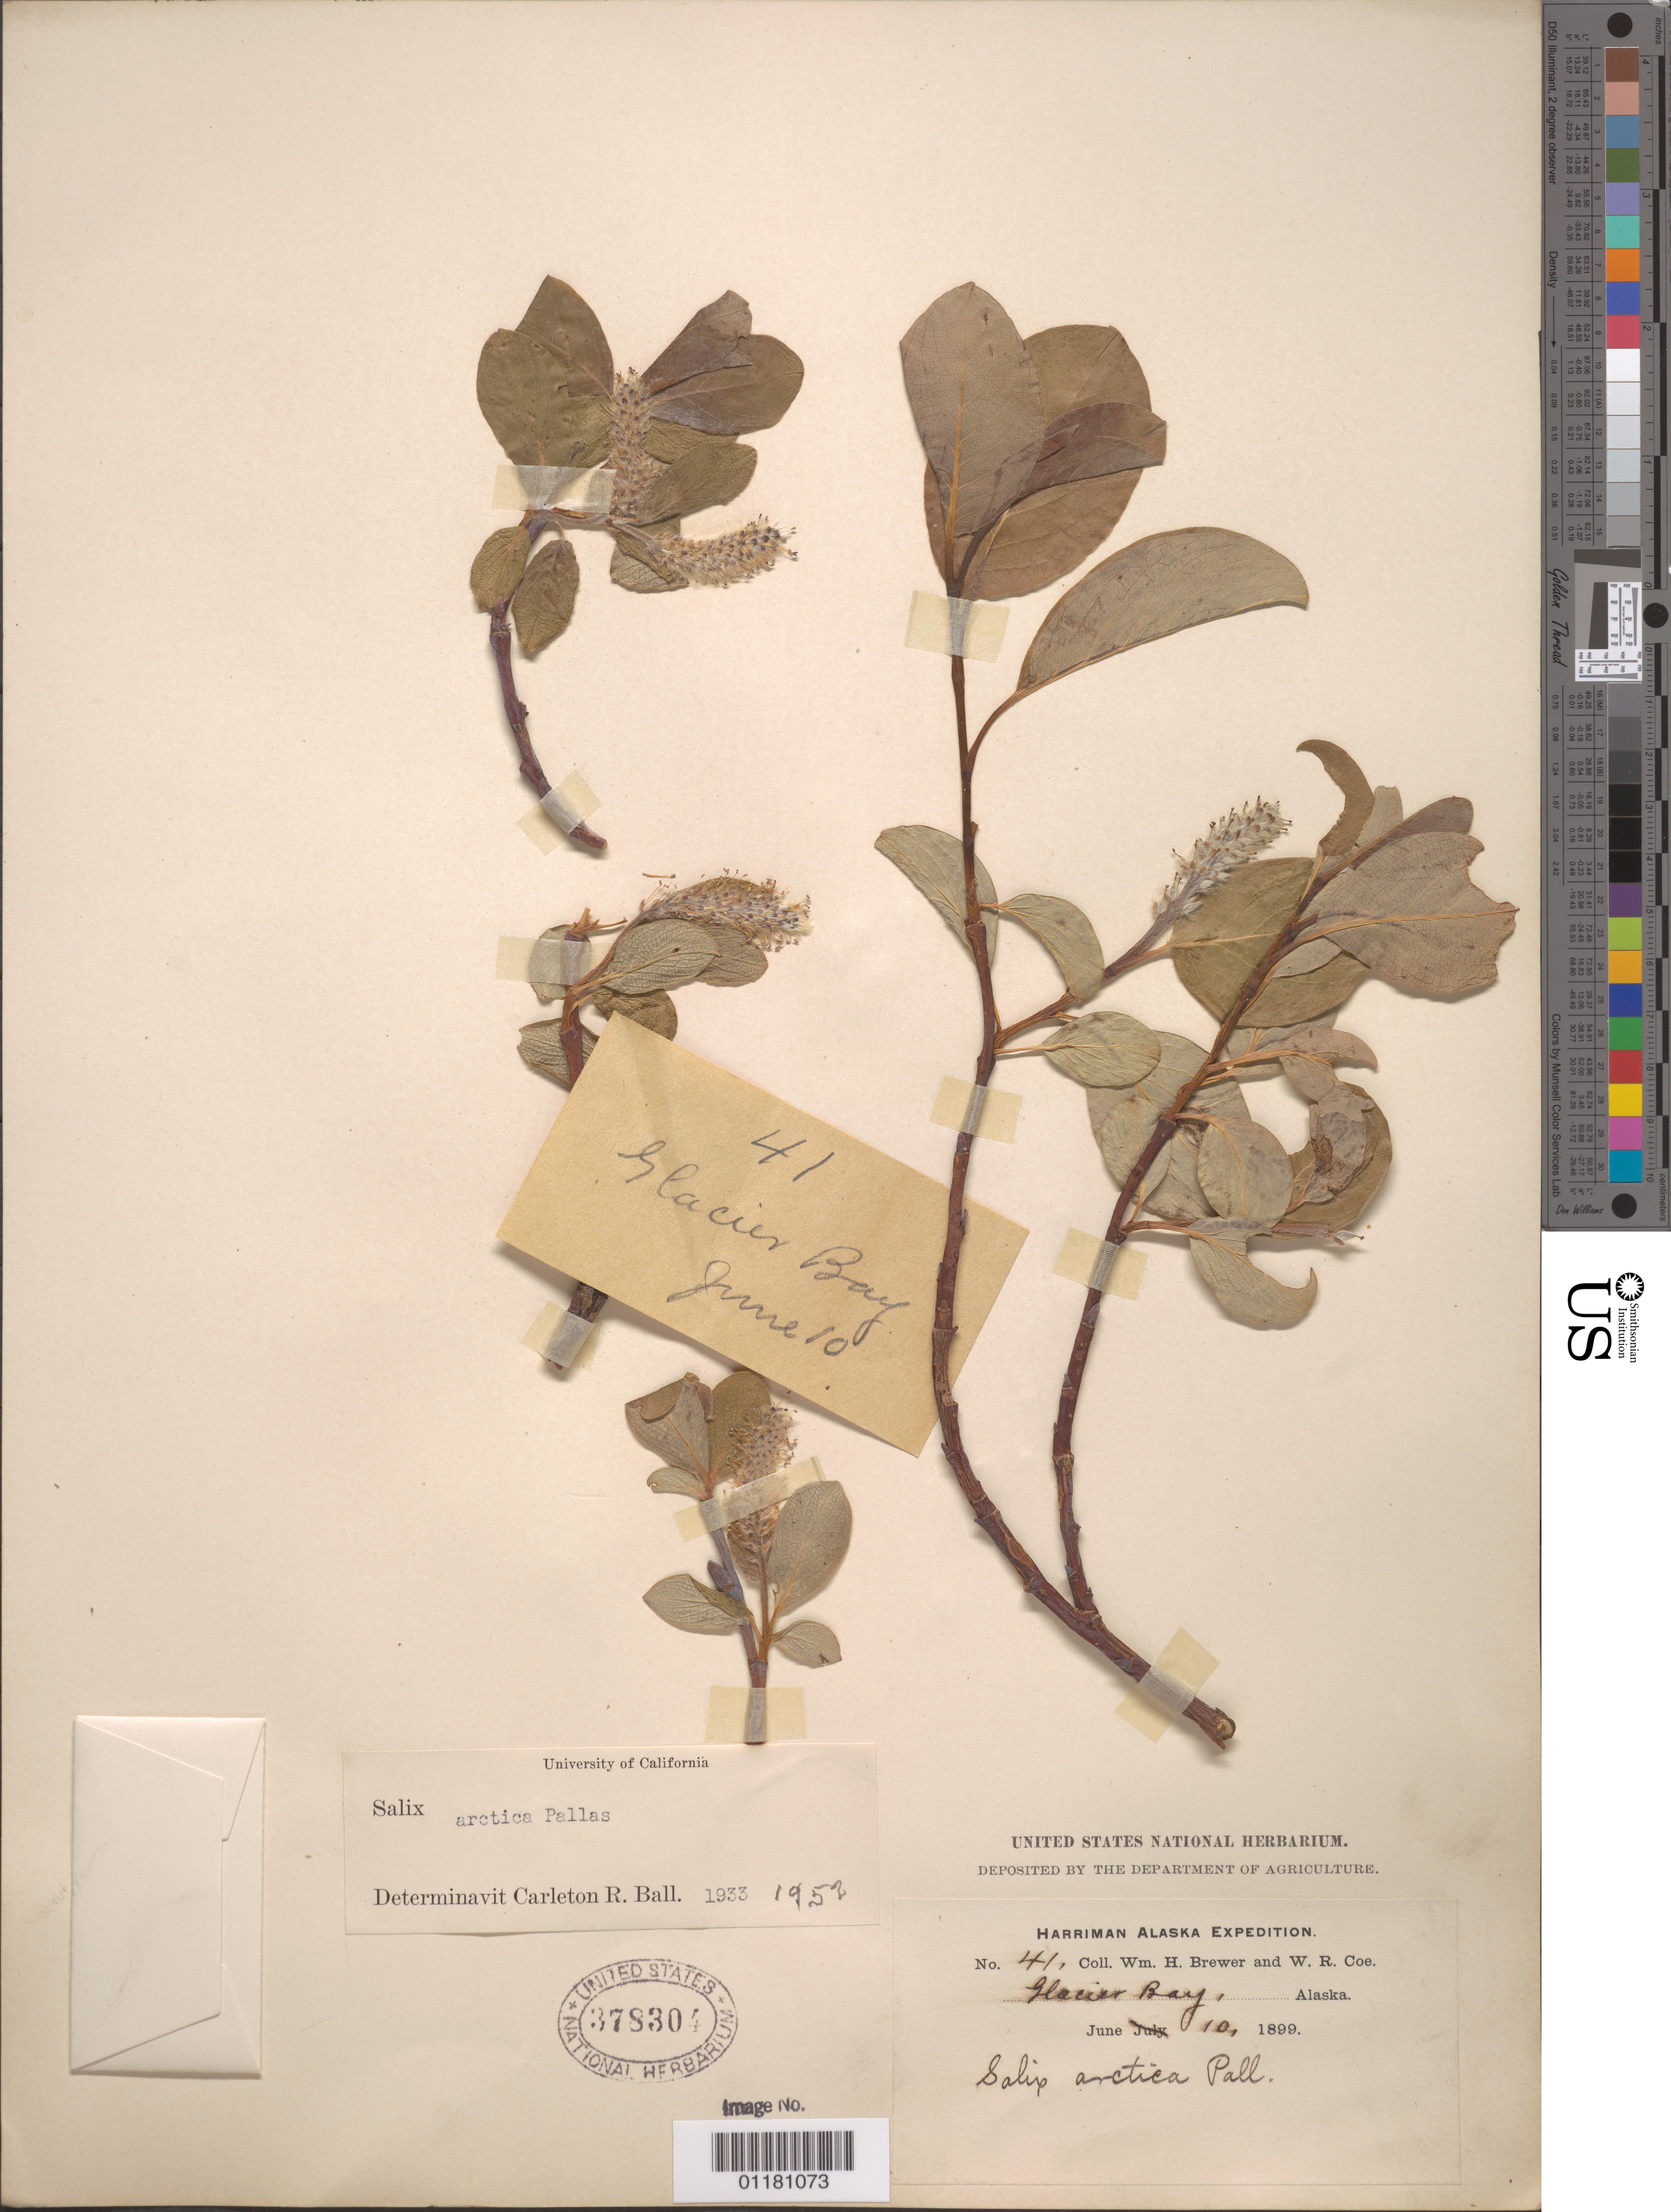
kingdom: Plantae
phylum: Tracheophyta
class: Magnoliopsida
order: Malpighiales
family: Salicaceae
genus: Salix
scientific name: Salix arctica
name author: Pall.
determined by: Ball, C. R.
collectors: F. V. Coville & T. H. Kearney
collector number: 41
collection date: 1899-06-10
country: United States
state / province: Alaska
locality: Glacier Bay.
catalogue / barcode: US 378304